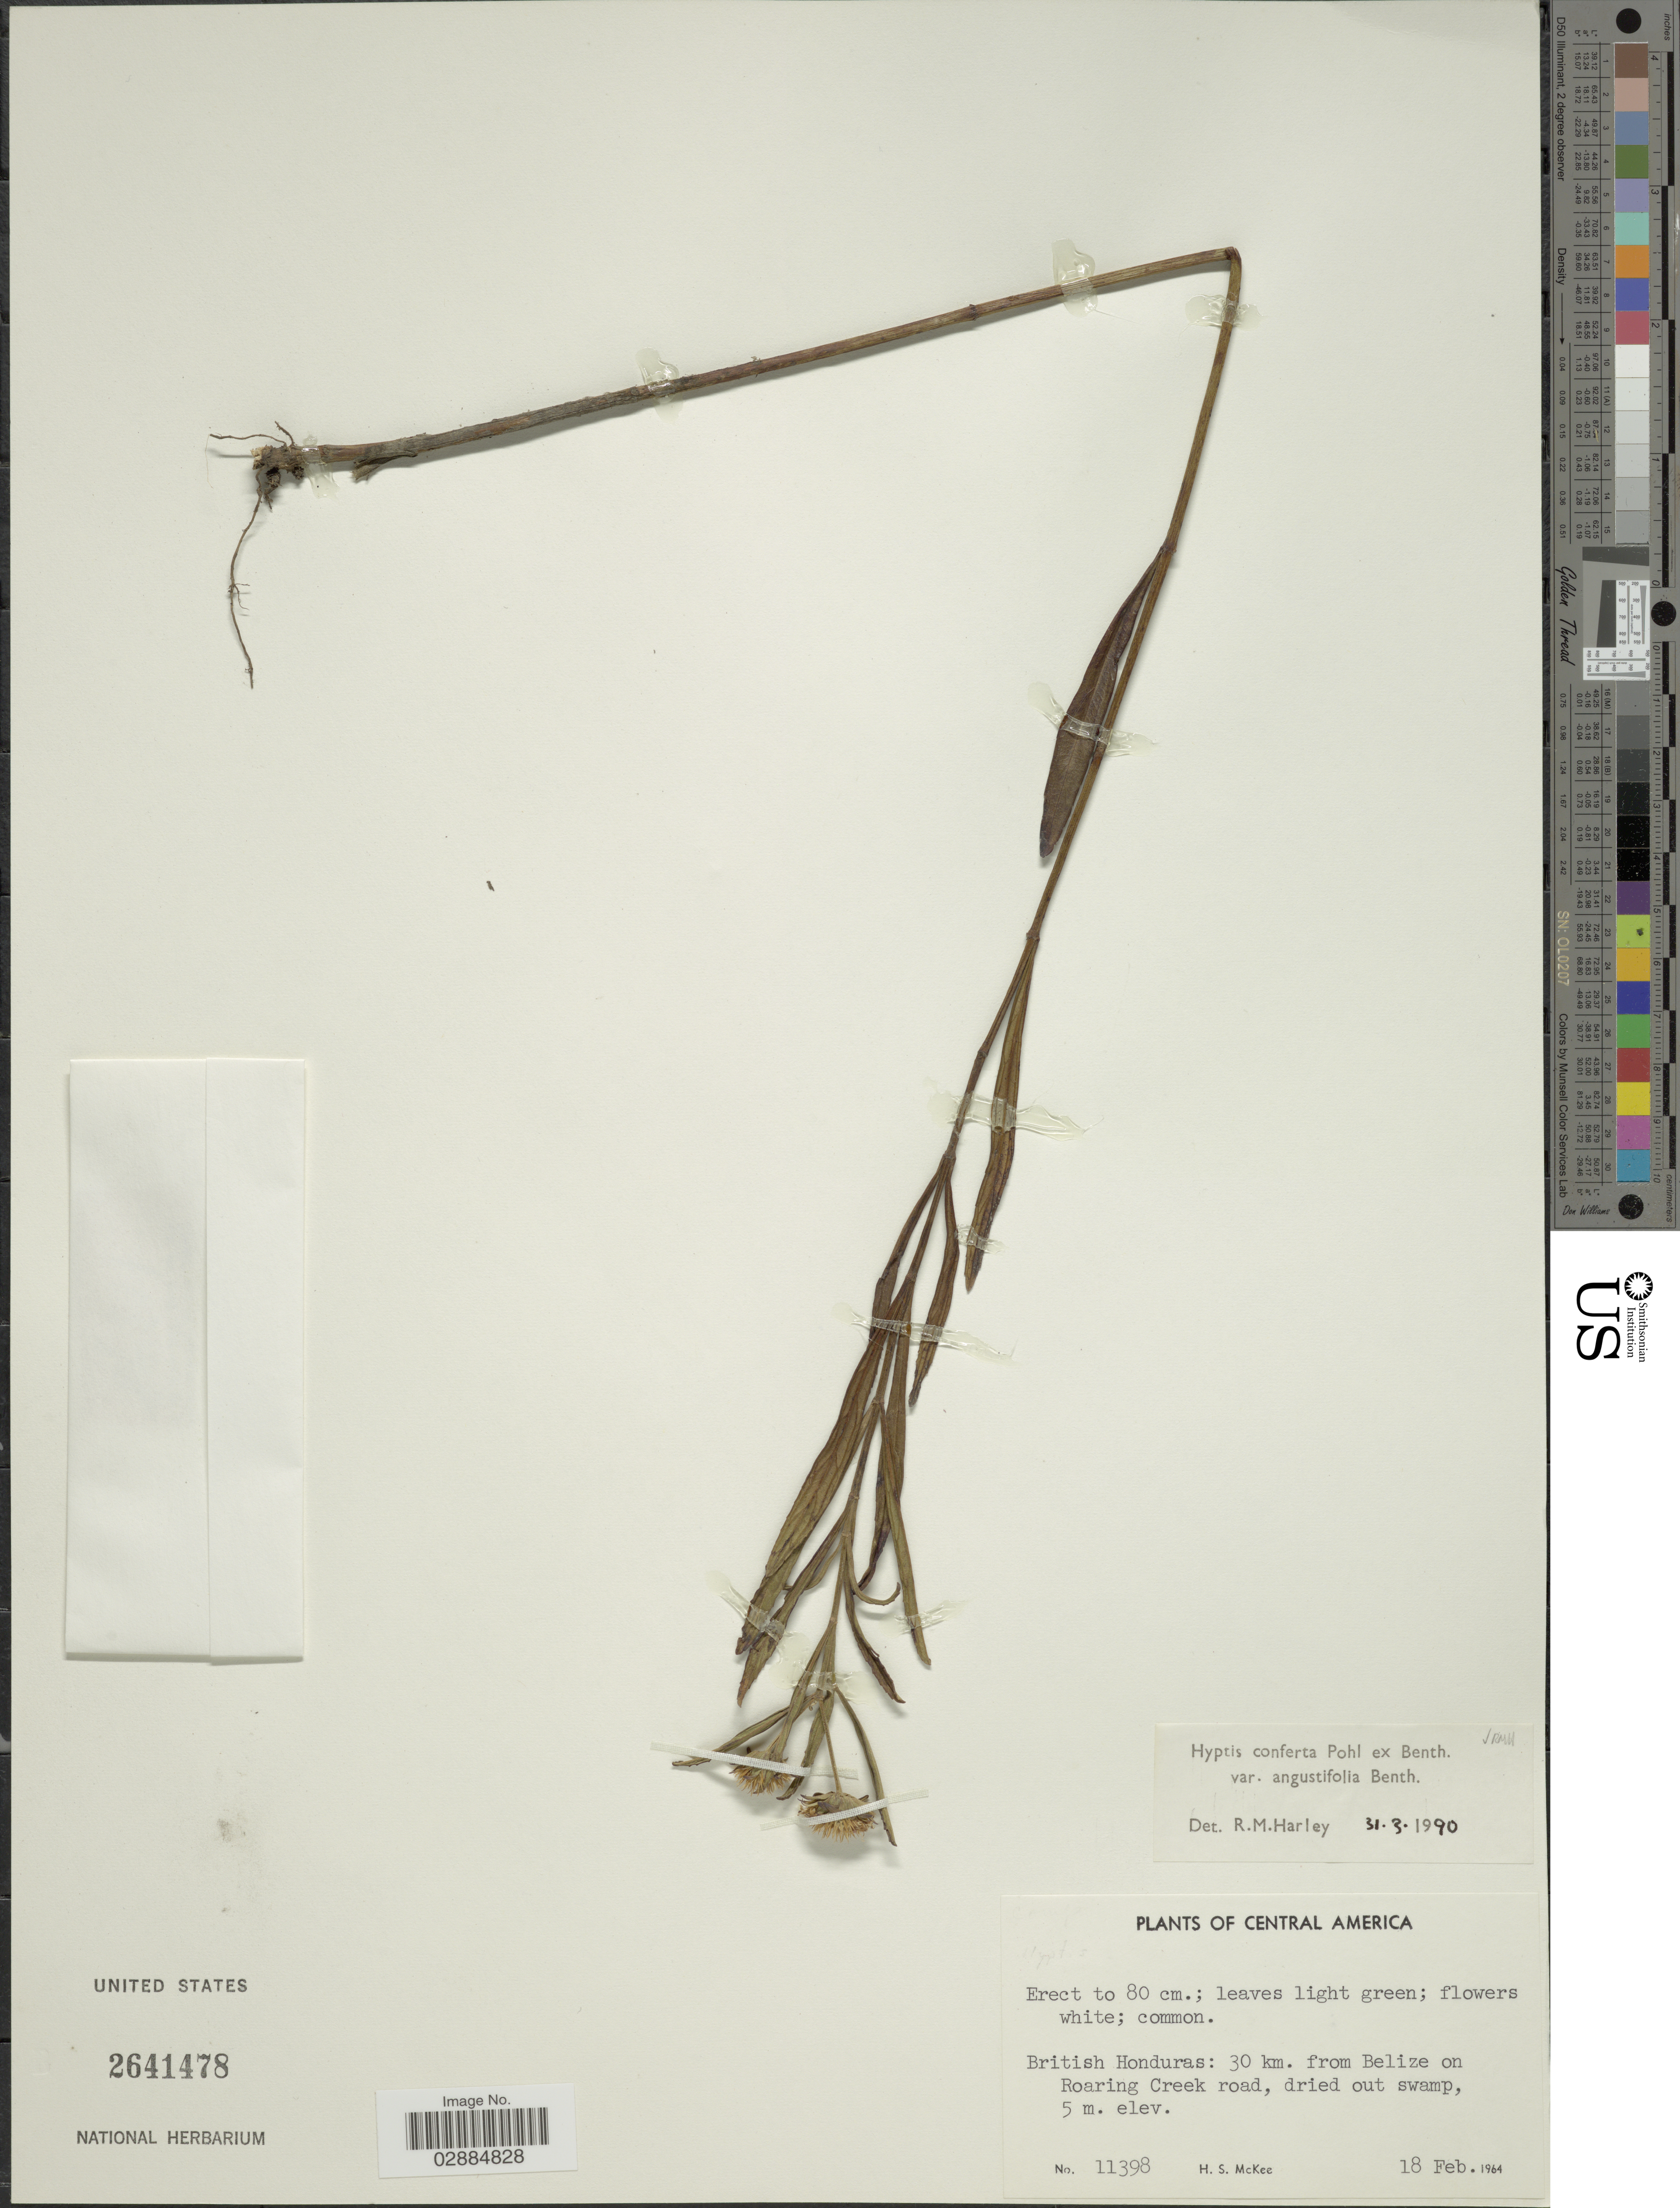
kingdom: Plantae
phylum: Tracheophyta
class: Magnoliopsida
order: Lamiales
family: Lamiaceae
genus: Hyptis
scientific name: Hyptis conferta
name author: Pohl ex Benth.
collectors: H. S. McKee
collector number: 11398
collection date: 1964-02-18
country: Belize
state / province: Belize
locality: British Honduras: 30 km. from Belize on Roaring Creek road, dried out swamp.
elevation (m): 5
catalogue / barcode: US 2641478